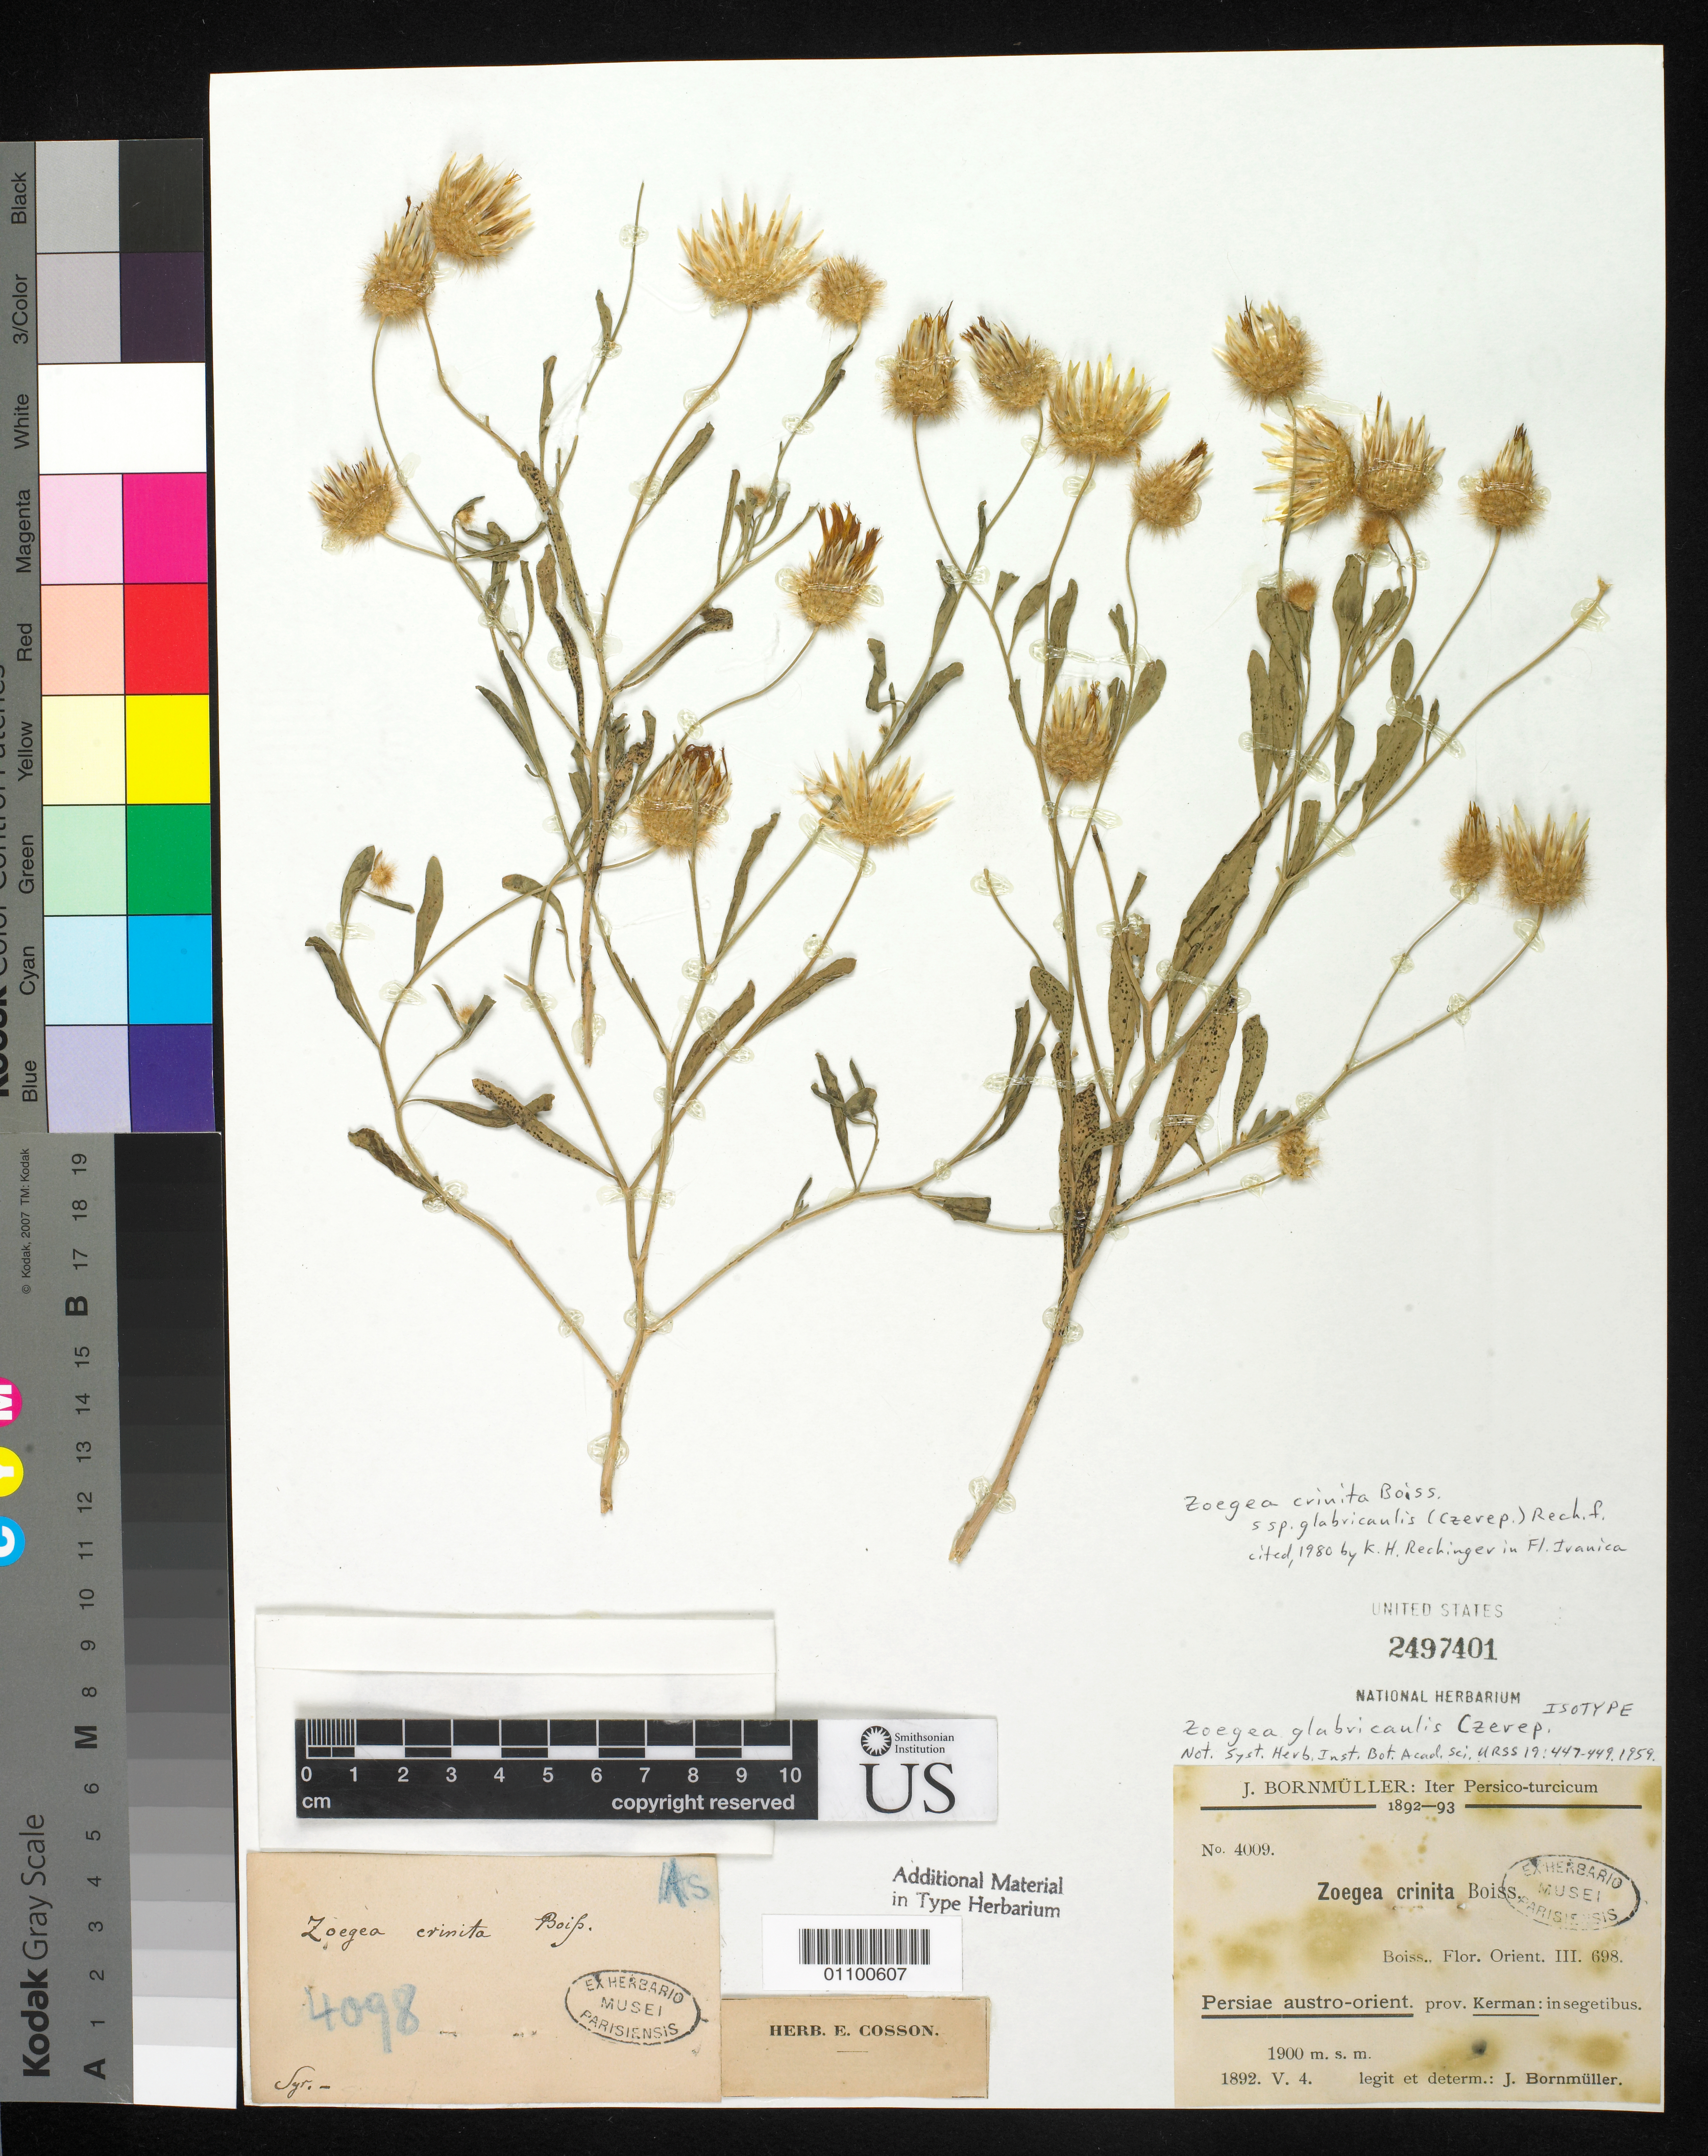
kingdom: Plantae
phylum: Tracheophyta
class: Magnoliopsida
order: Asterales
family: Asteraceae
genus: Zoegea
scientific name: Zoegea glabricaulis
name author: Czerepanov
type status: Isotype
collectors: J. Bornmüller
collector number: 4009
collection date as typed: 04 May 1892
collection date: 1892-05-04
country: Iran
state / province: Kerman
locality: In segetibus [In grain field].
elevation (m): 1900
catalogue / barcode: US 2497401